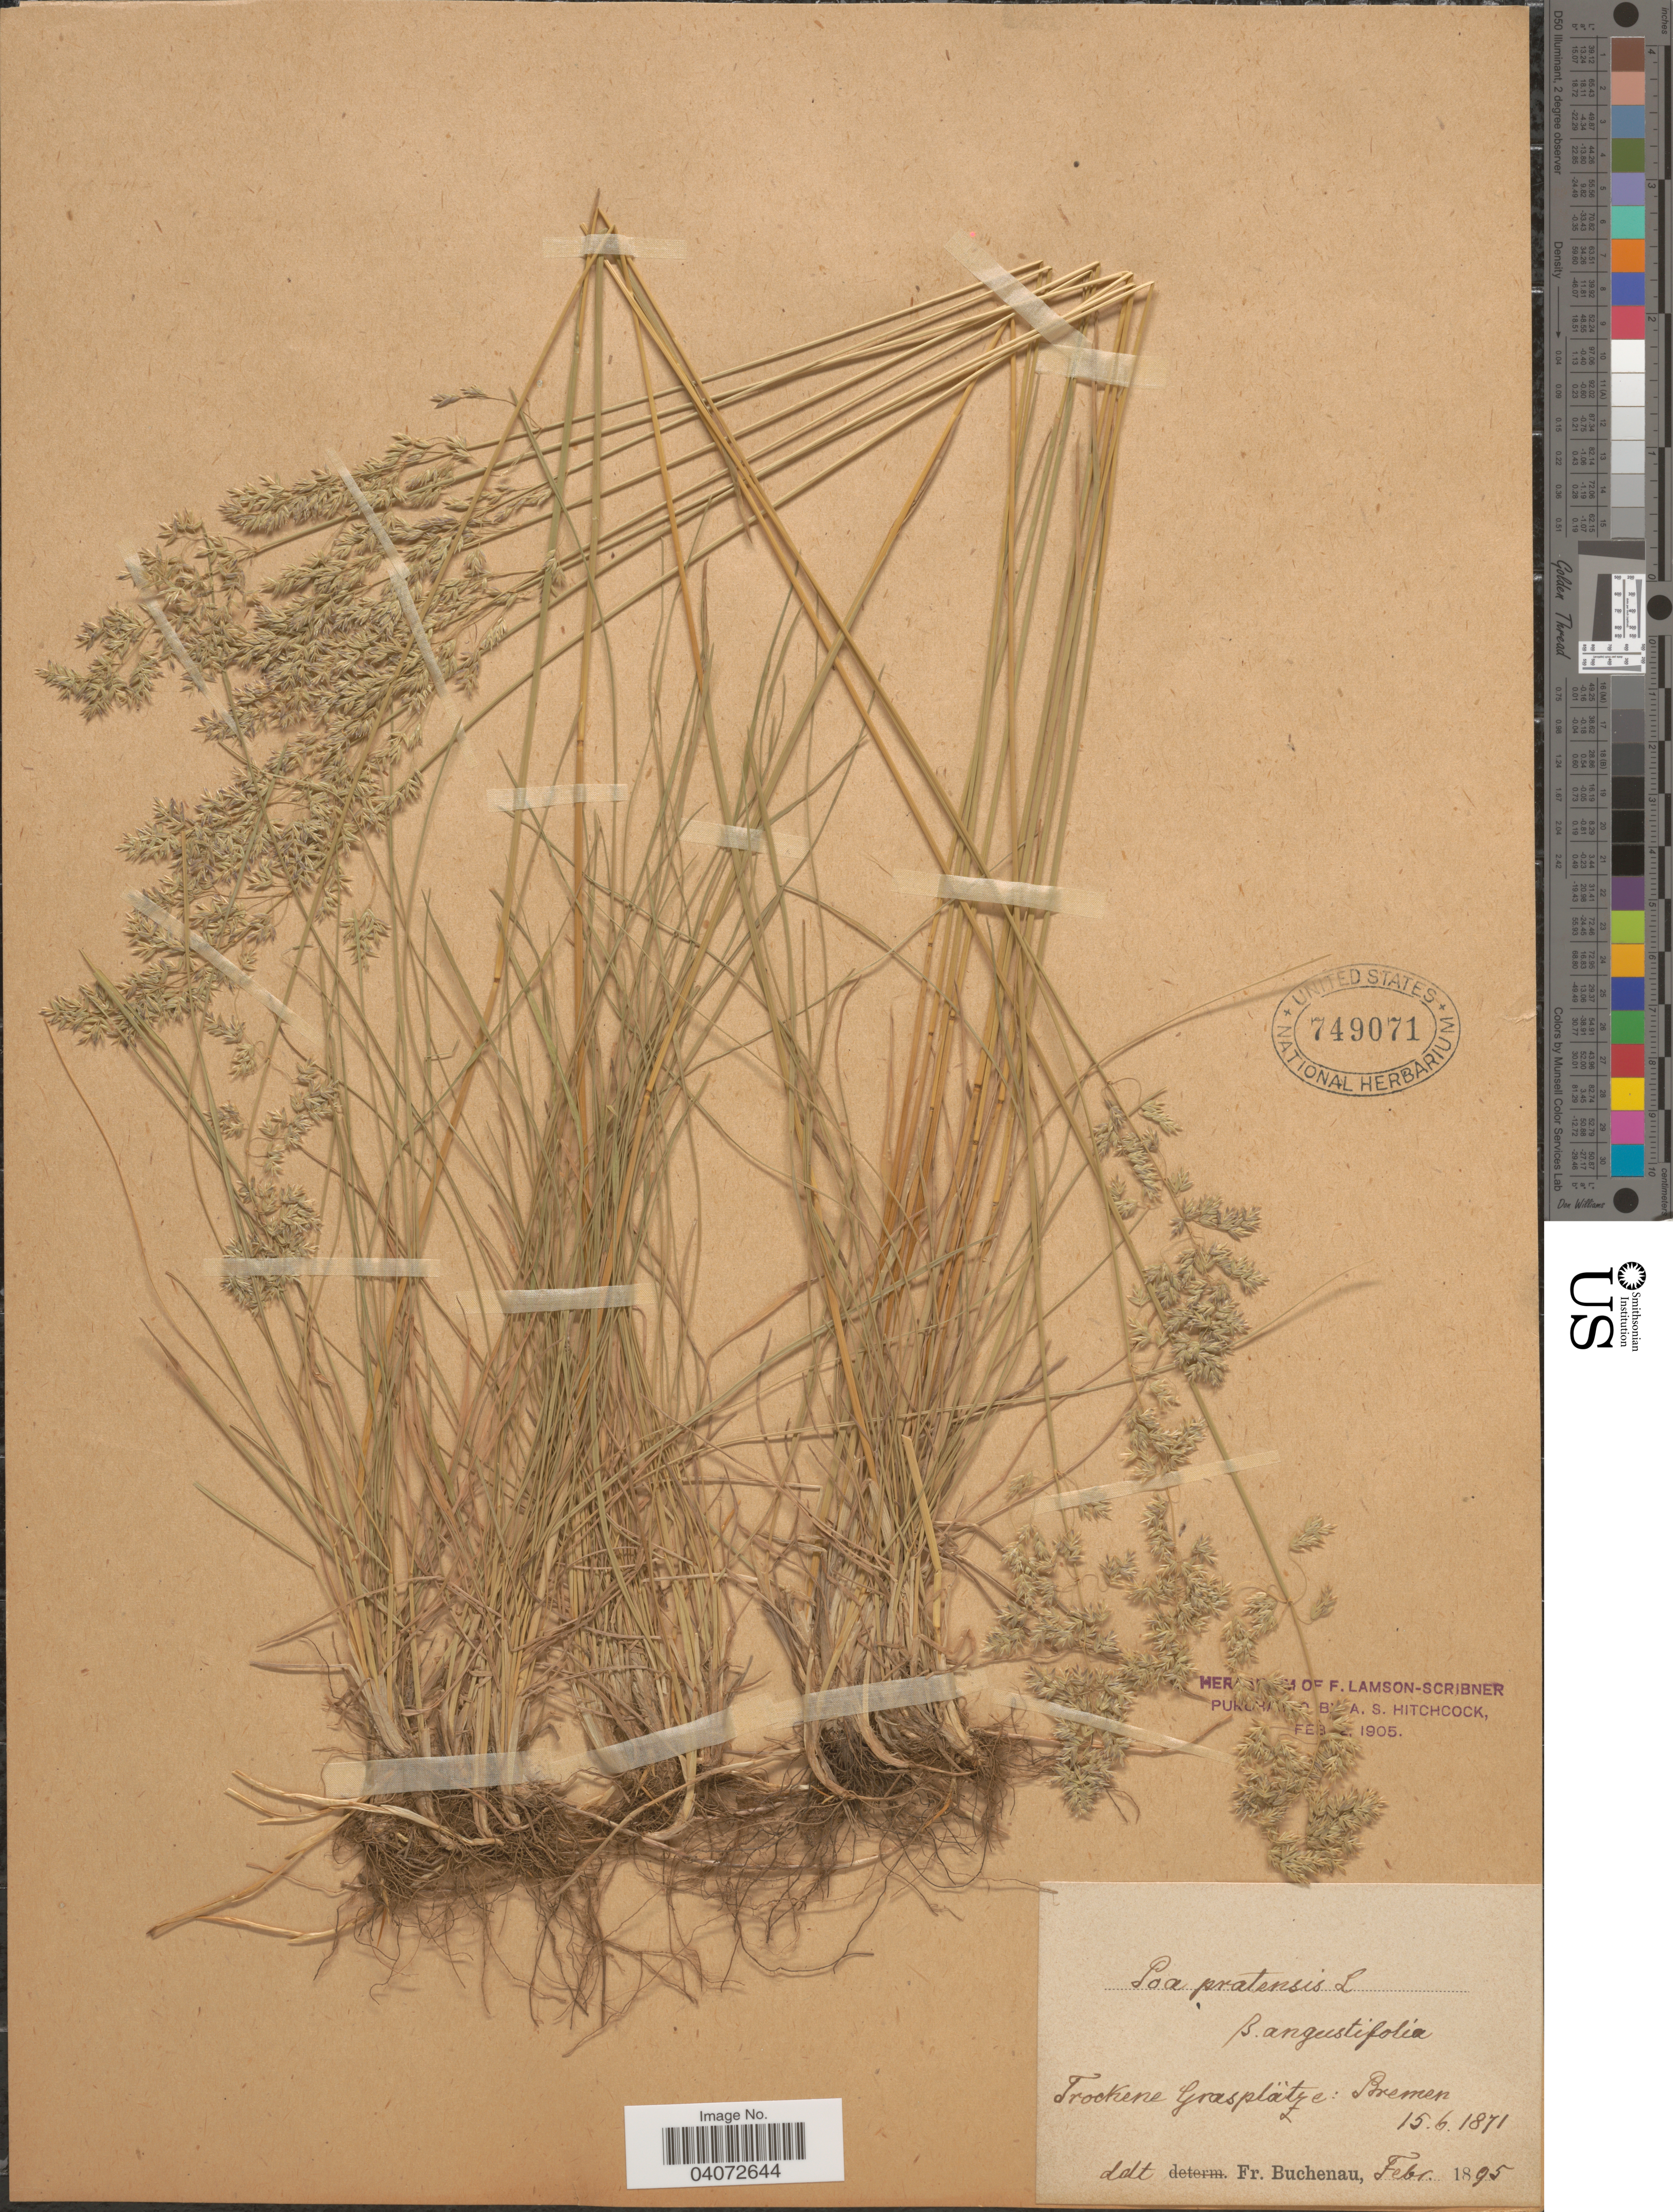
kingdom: Plantae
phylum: Tracheophyta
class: Liliopsida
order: Poales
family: Poaceae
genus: Poa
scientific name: Poa pratensis subsp. angustifolia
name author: (L.) Lej.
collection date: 1871-06-15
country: Germany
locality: Trockene Grasplätze: Bremen.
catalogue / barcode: US 749071